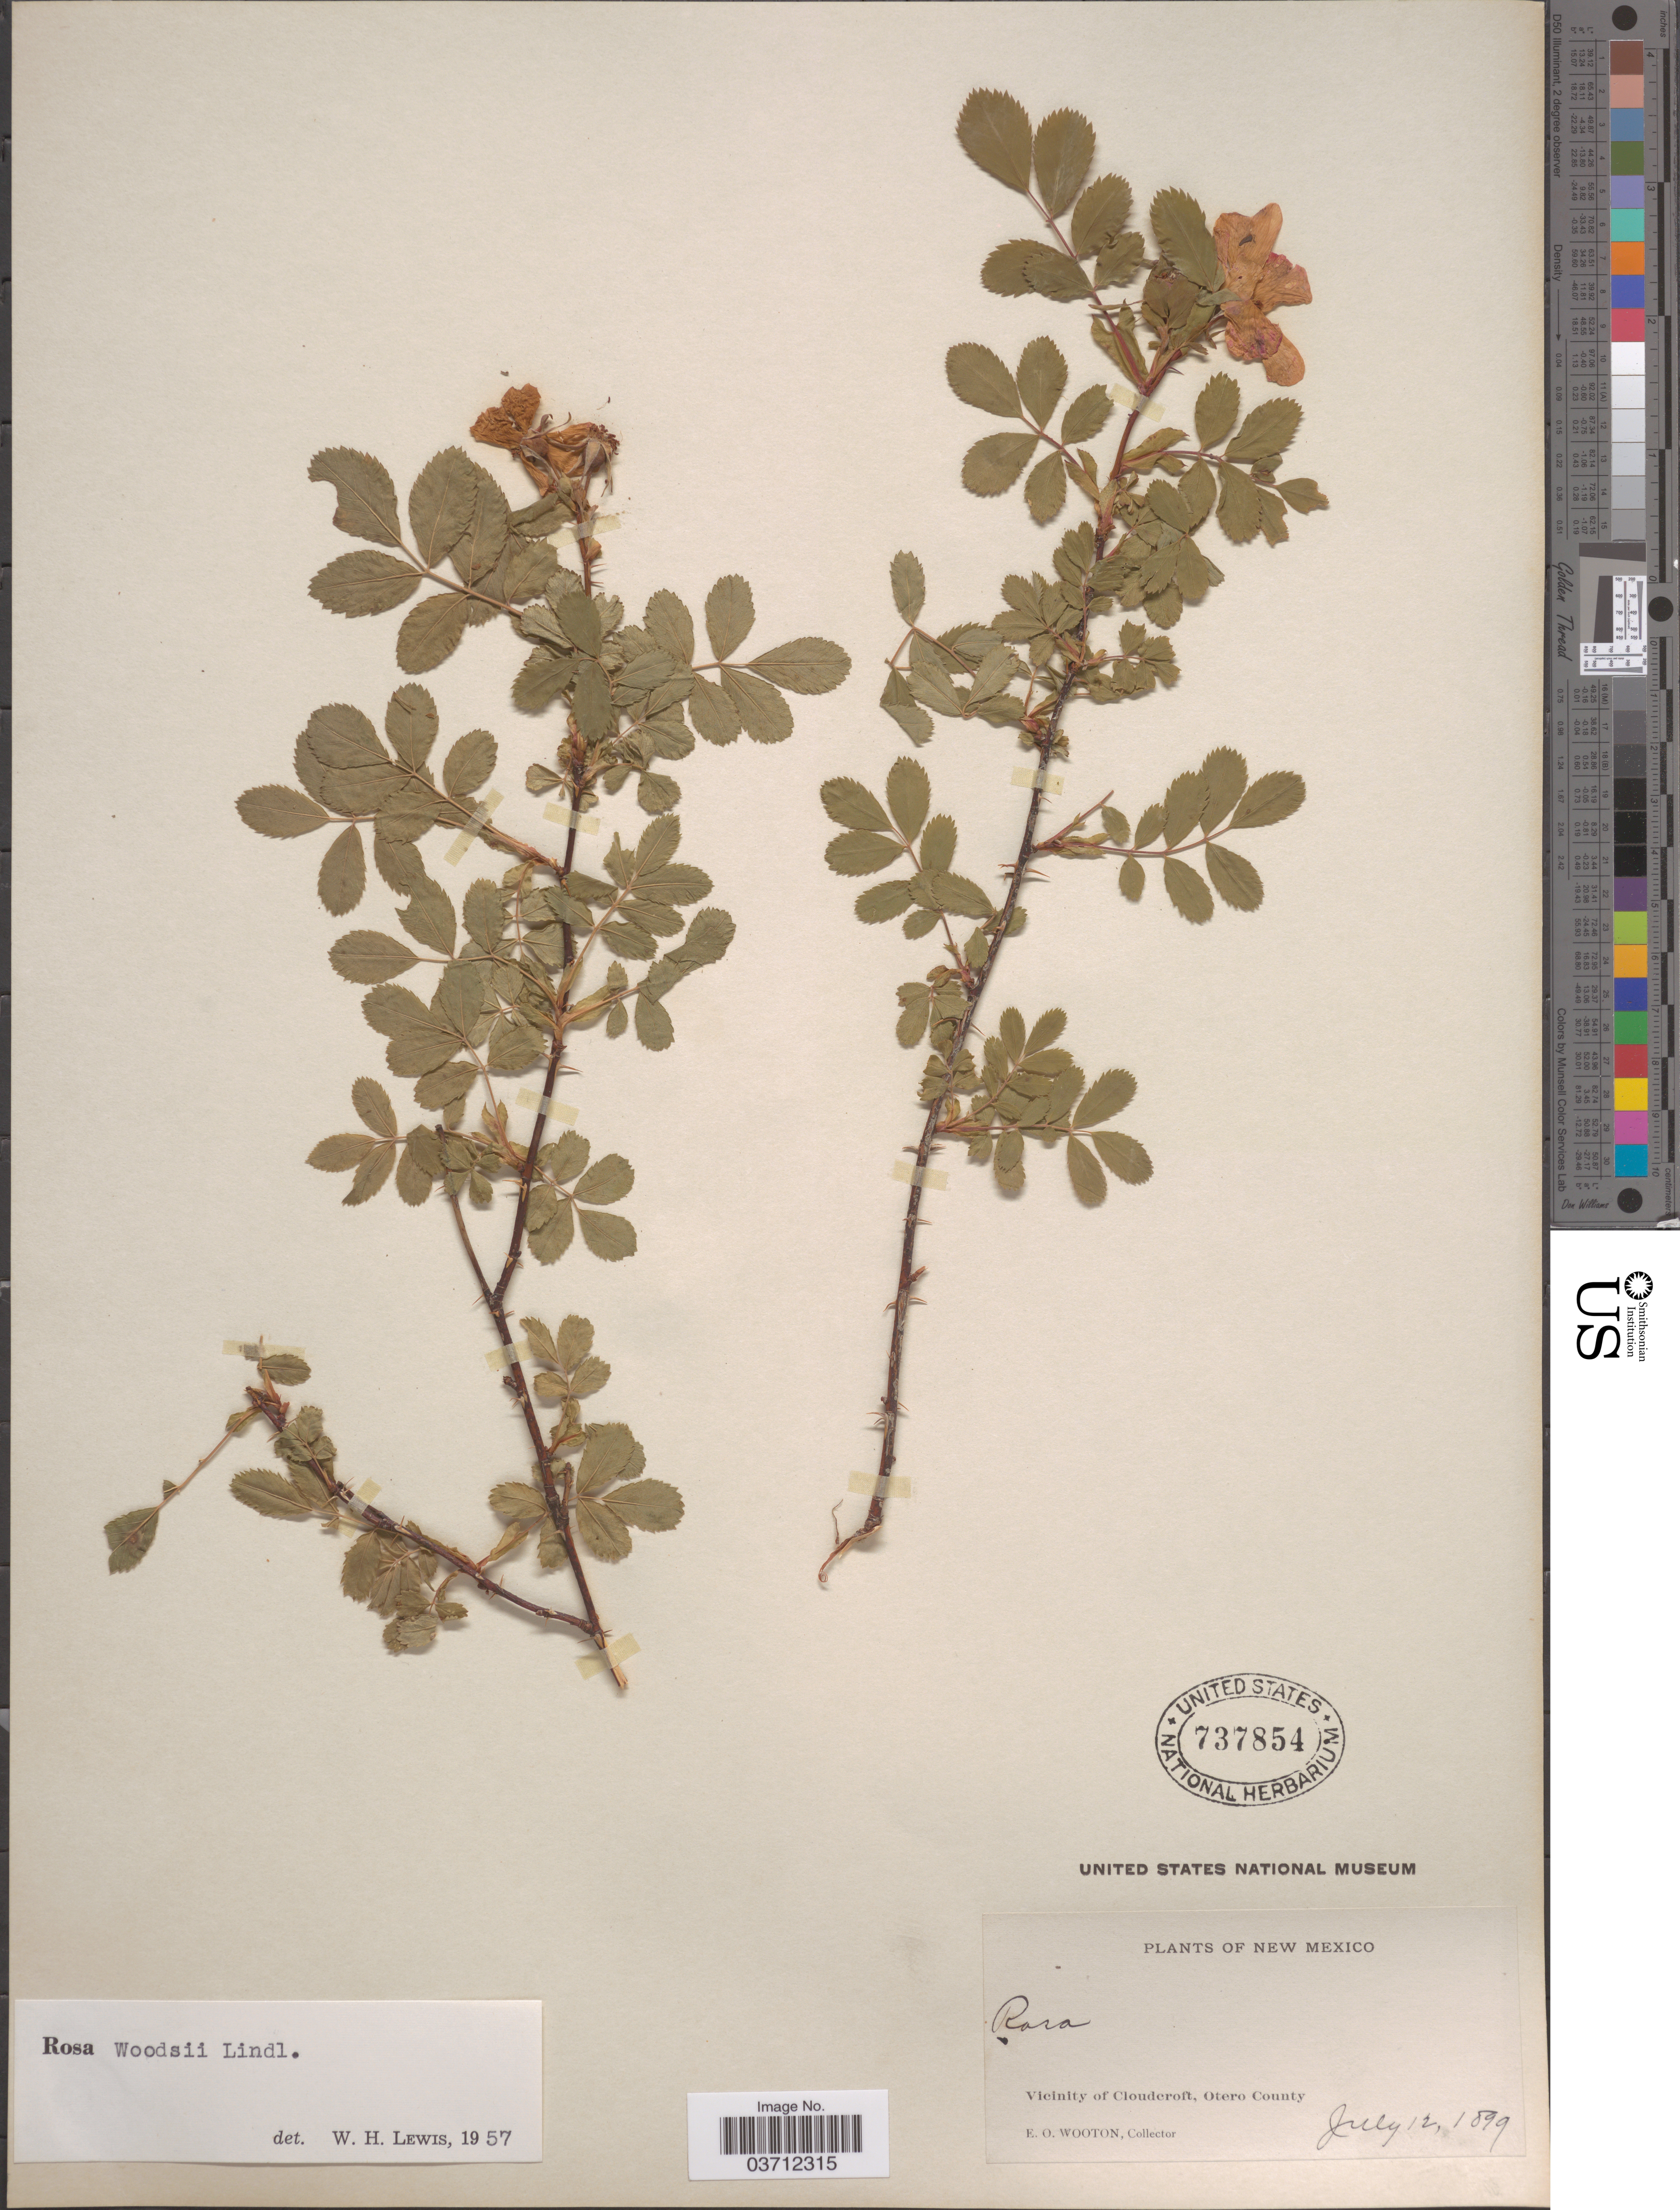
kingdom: Plantae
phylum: Tracheophyta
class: Magnoliopsida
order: Rosales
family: Rosaceae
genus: Rosa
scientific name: Rosa woodsii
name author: Lindl.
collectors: E. O. Wooton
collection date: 1899-07-12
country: United States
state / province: New Mexico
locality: Vicinity of Cloudcroft, Otero County.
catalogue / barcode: US 737854